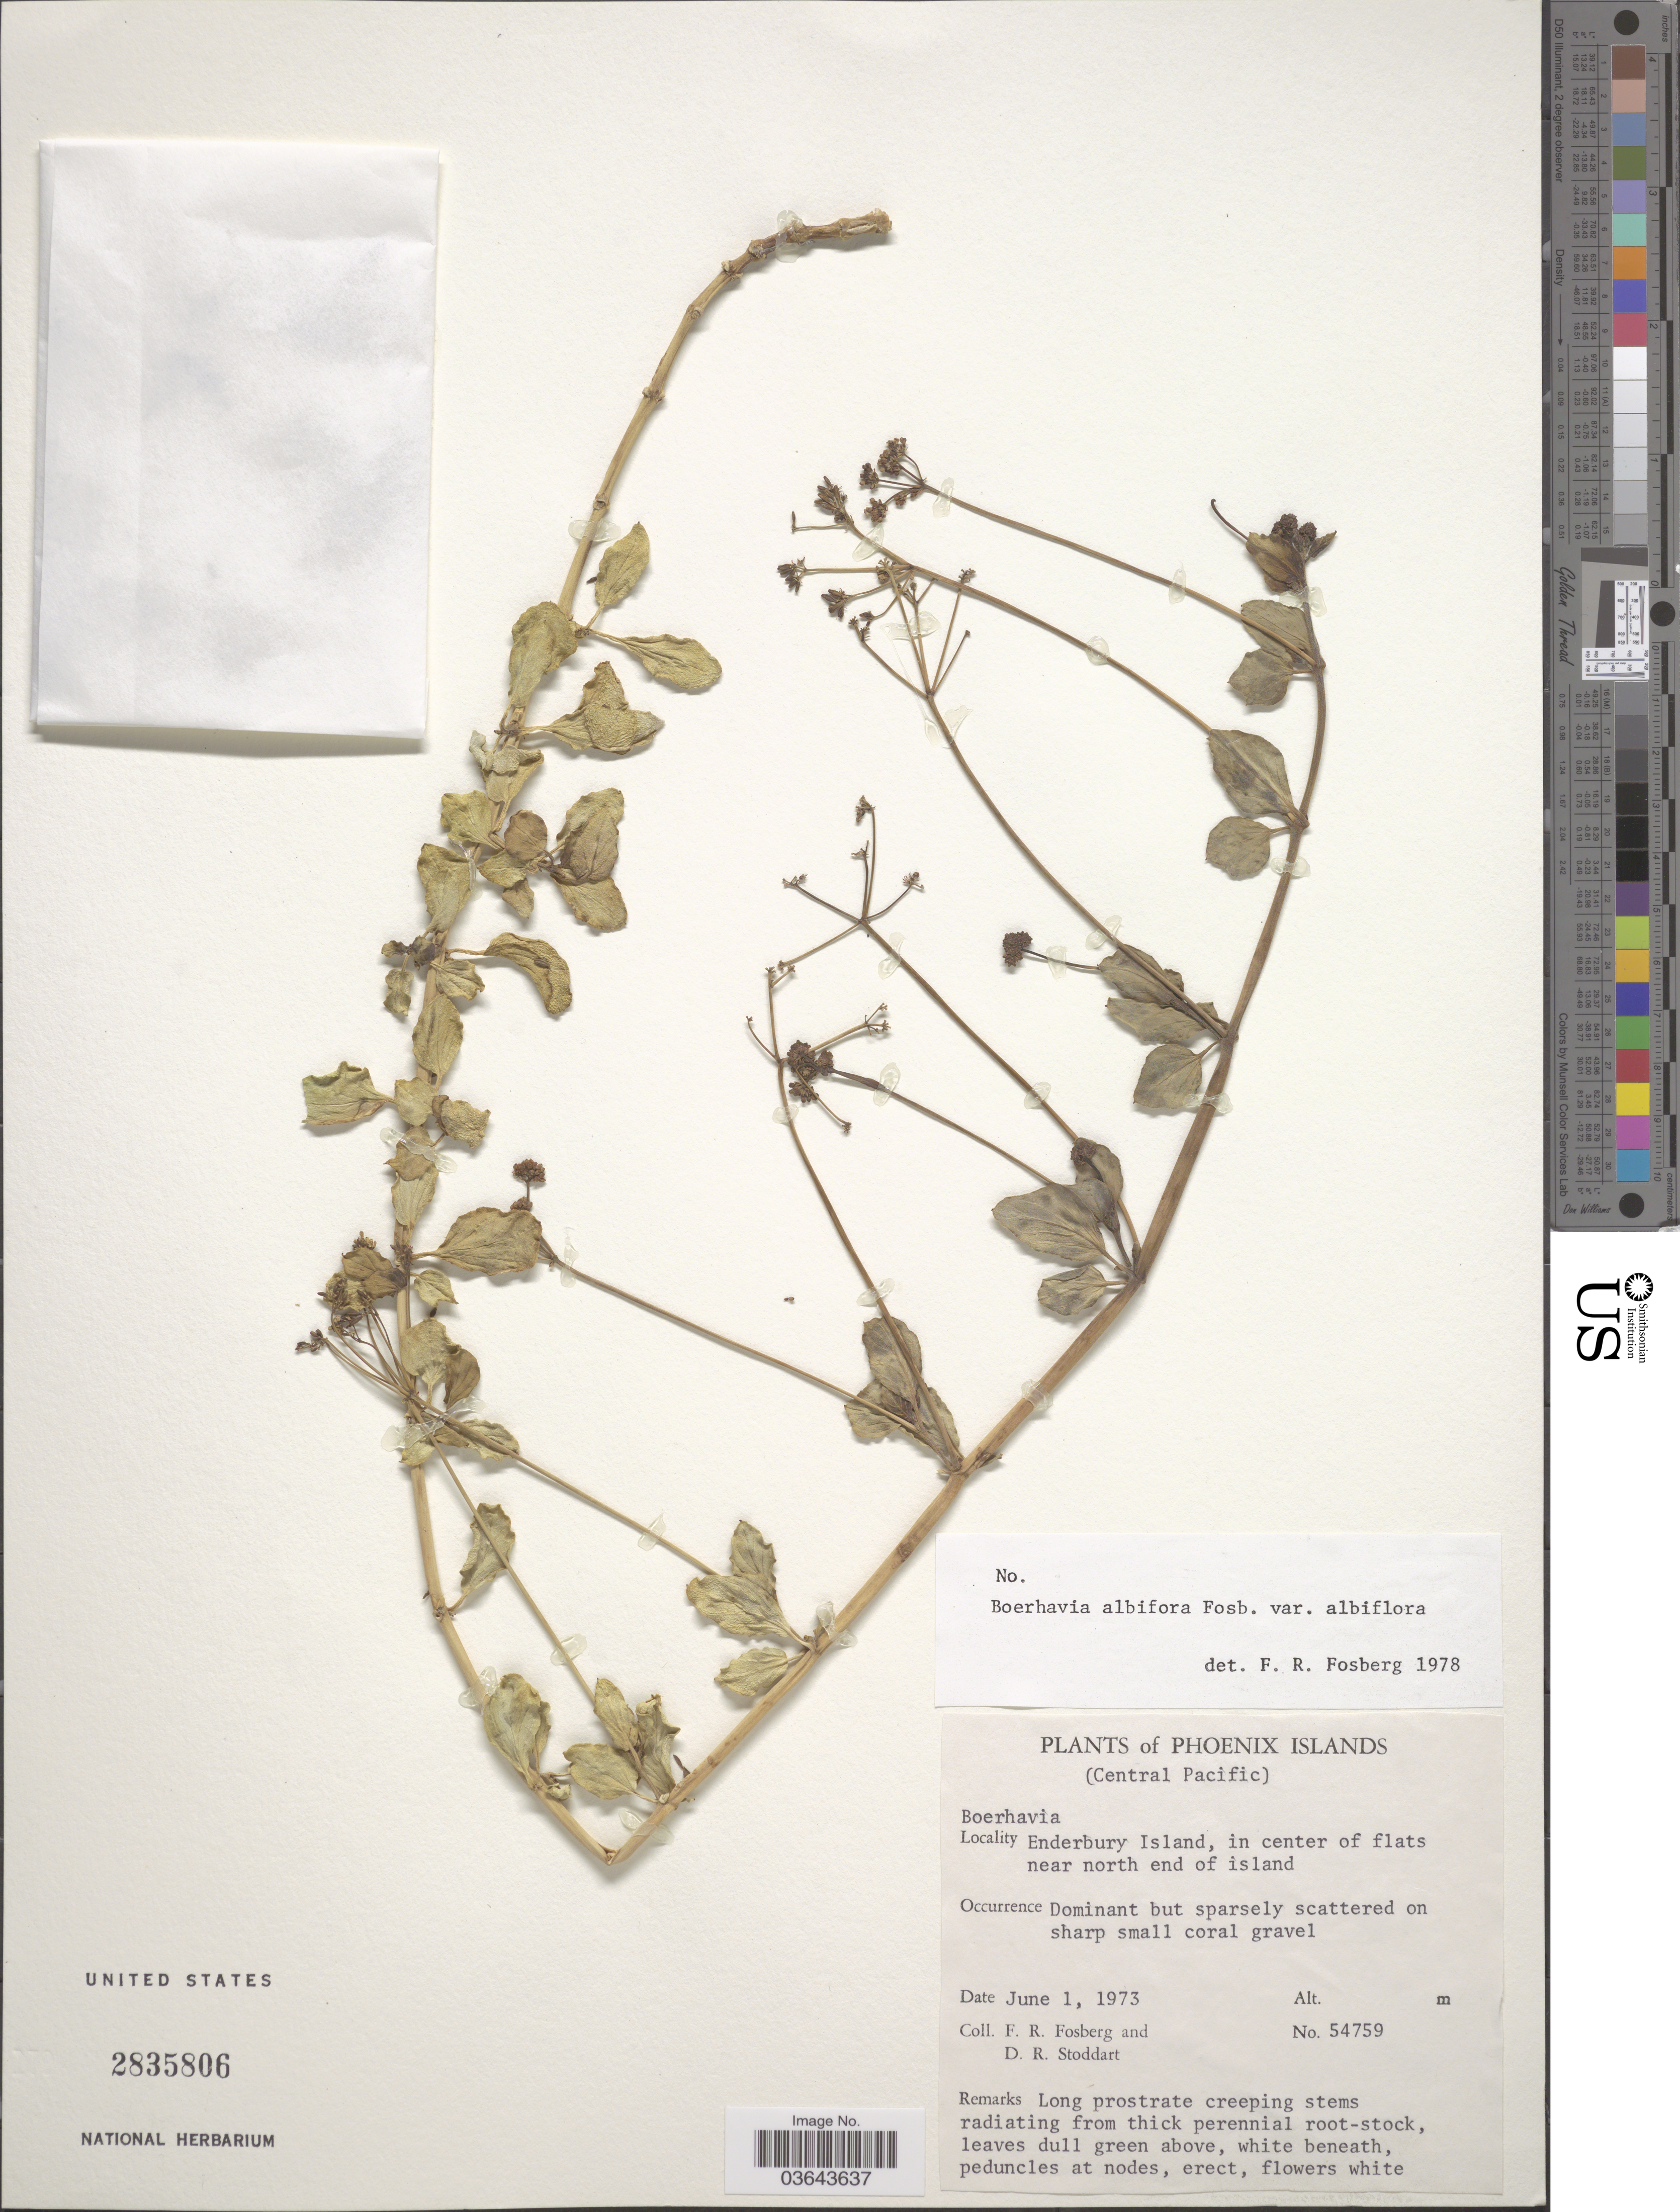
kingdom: Plantae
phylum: Tracheophyta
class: Magnoliopsida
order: Caryophyllales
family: Nyctaginaceae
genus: Boerhavia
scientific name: Boerhavia albiflora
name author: Fosberg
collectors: F. R. Fosberg & D. R. Stoddart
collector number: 54759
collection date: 1973-06-01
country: Kiribati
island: Enderbury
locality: Phoenix Islands (Central Pacific). Enderbury Island, in center of flats near north end of island.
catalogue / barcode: US 2835806